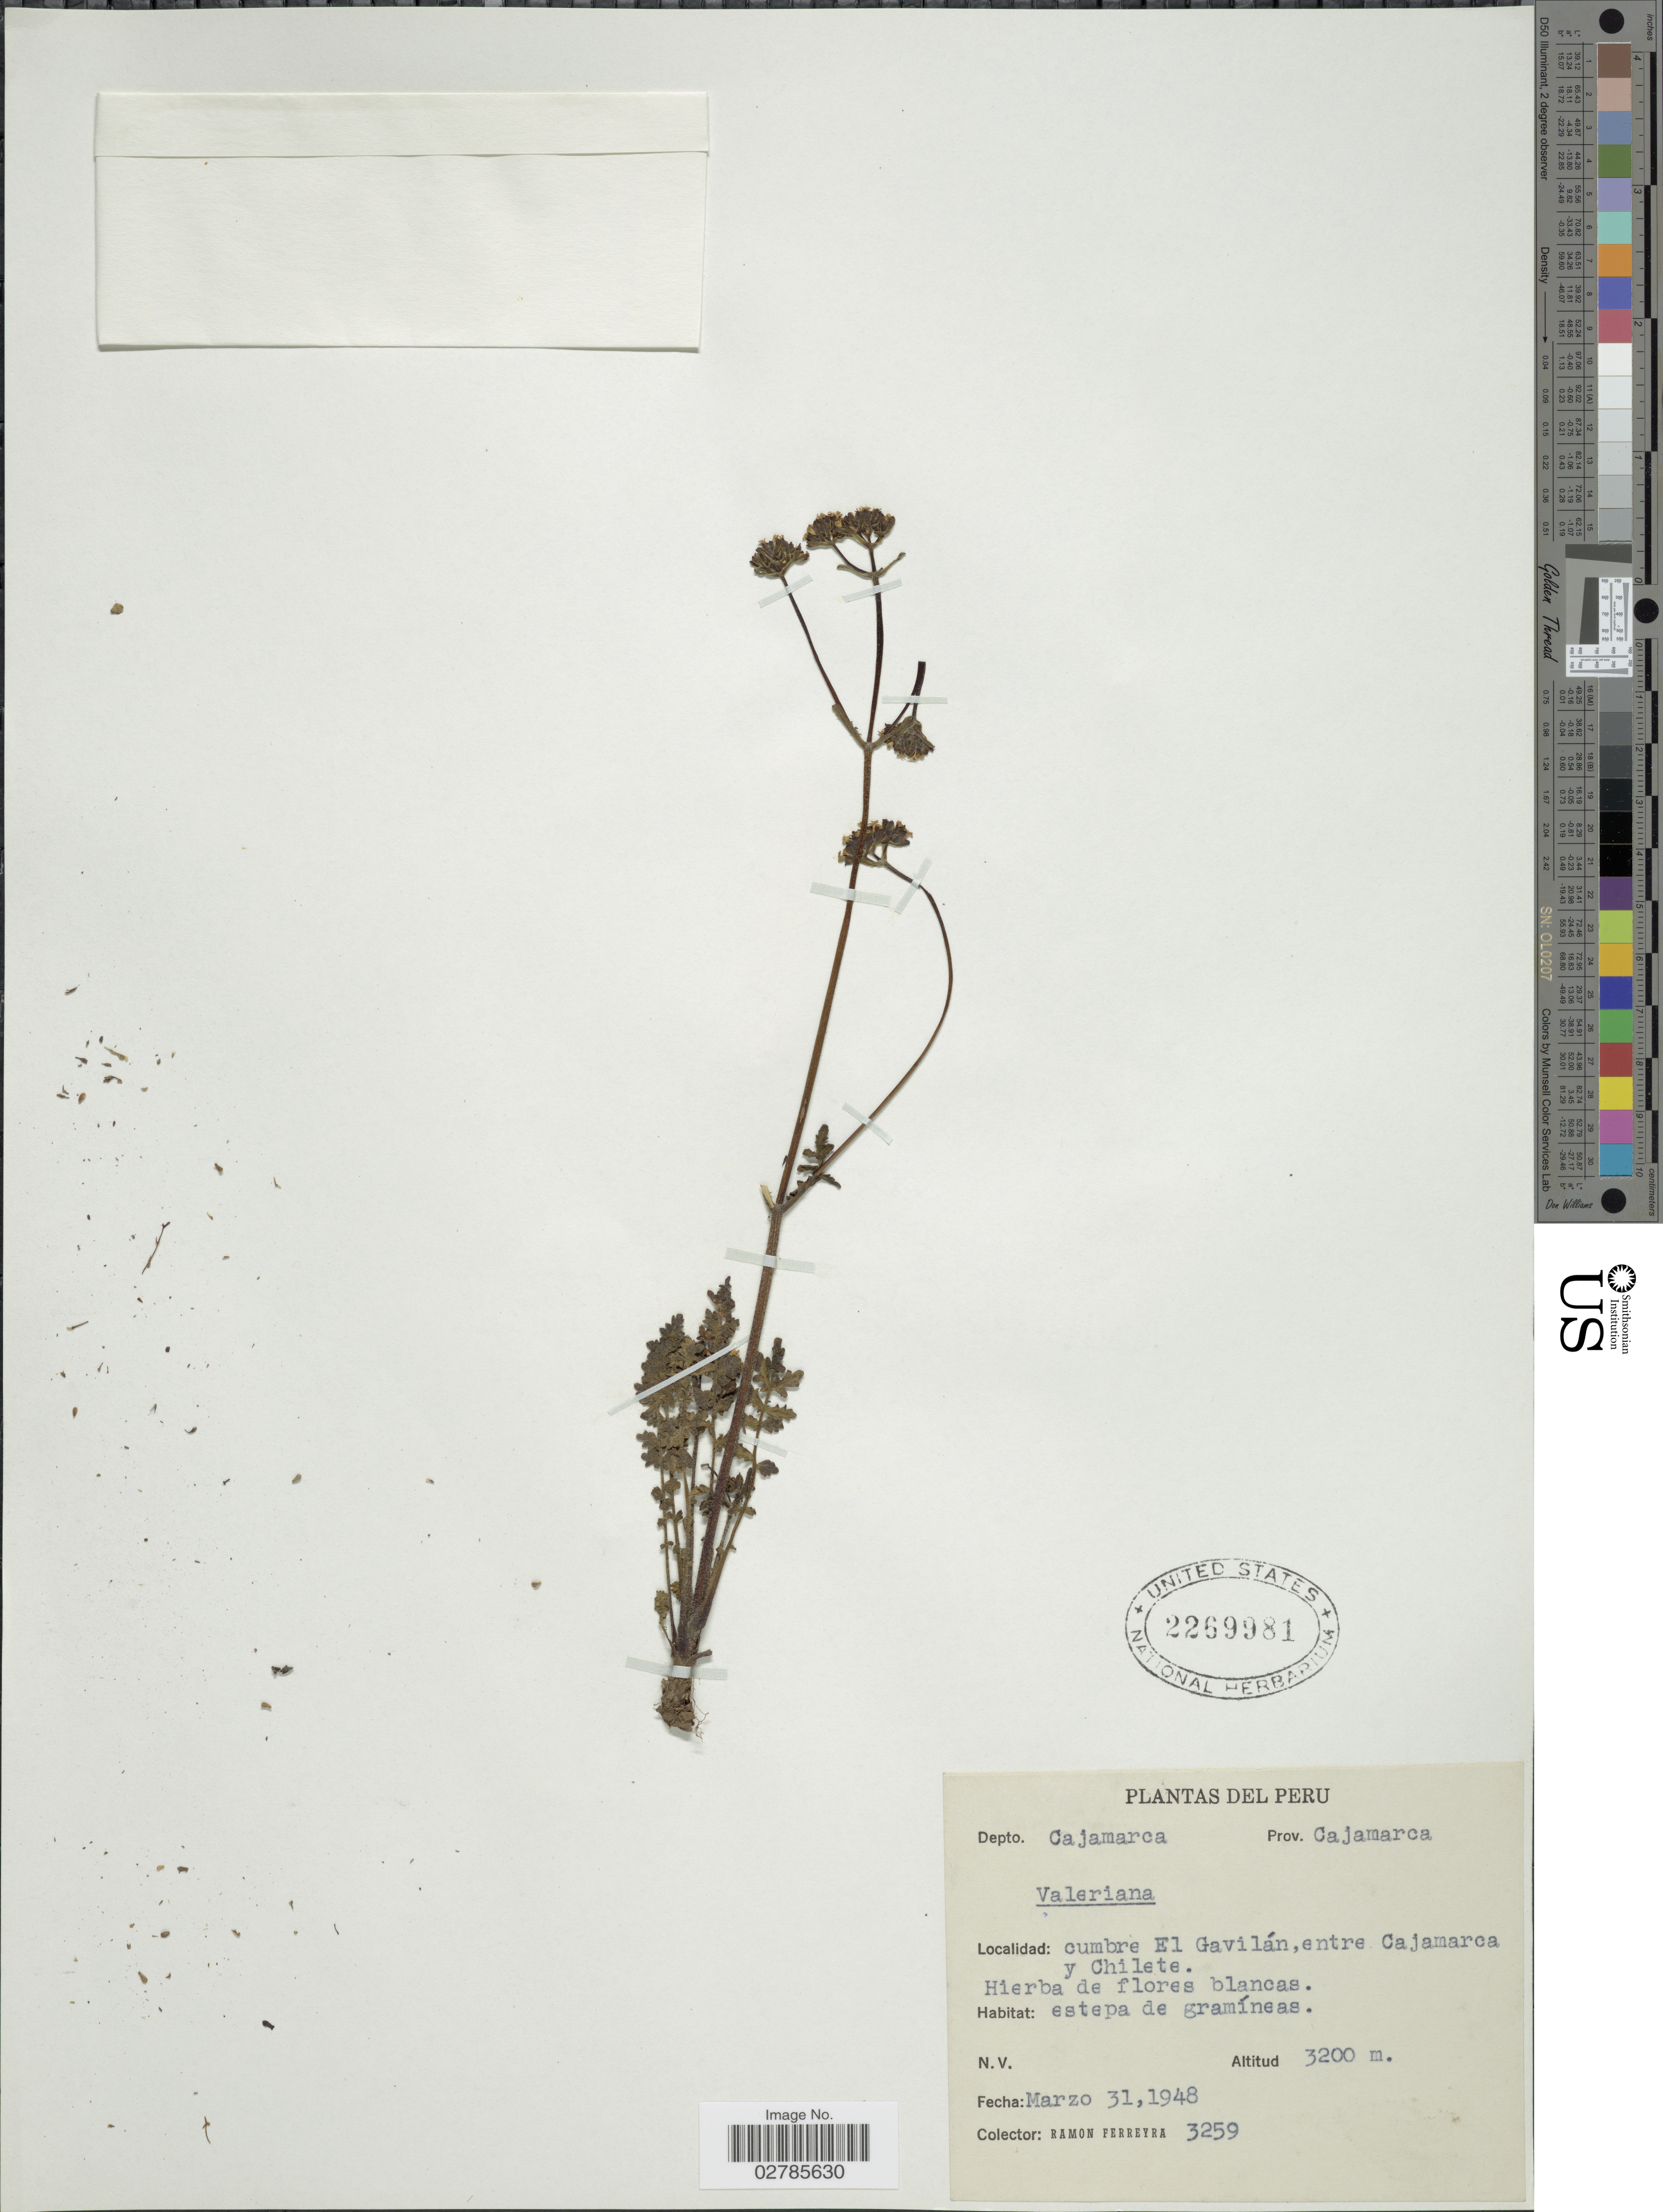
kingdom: Plantae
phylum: Tracheophyta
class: Magnoliopsida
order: Dipsacales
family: Caprifoliaceae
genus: Valeriana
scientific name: Valeriana sp.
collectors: R. A. Ferreyra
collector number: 3259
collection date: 1948-03-31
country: Peru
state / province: Cajamarca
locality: Depto. Cajamarca, Prov. Cajamarca, Cumbre El Gavilán, entre Cajamarca y Chilete.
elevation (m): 3200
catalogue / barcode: US 2269981